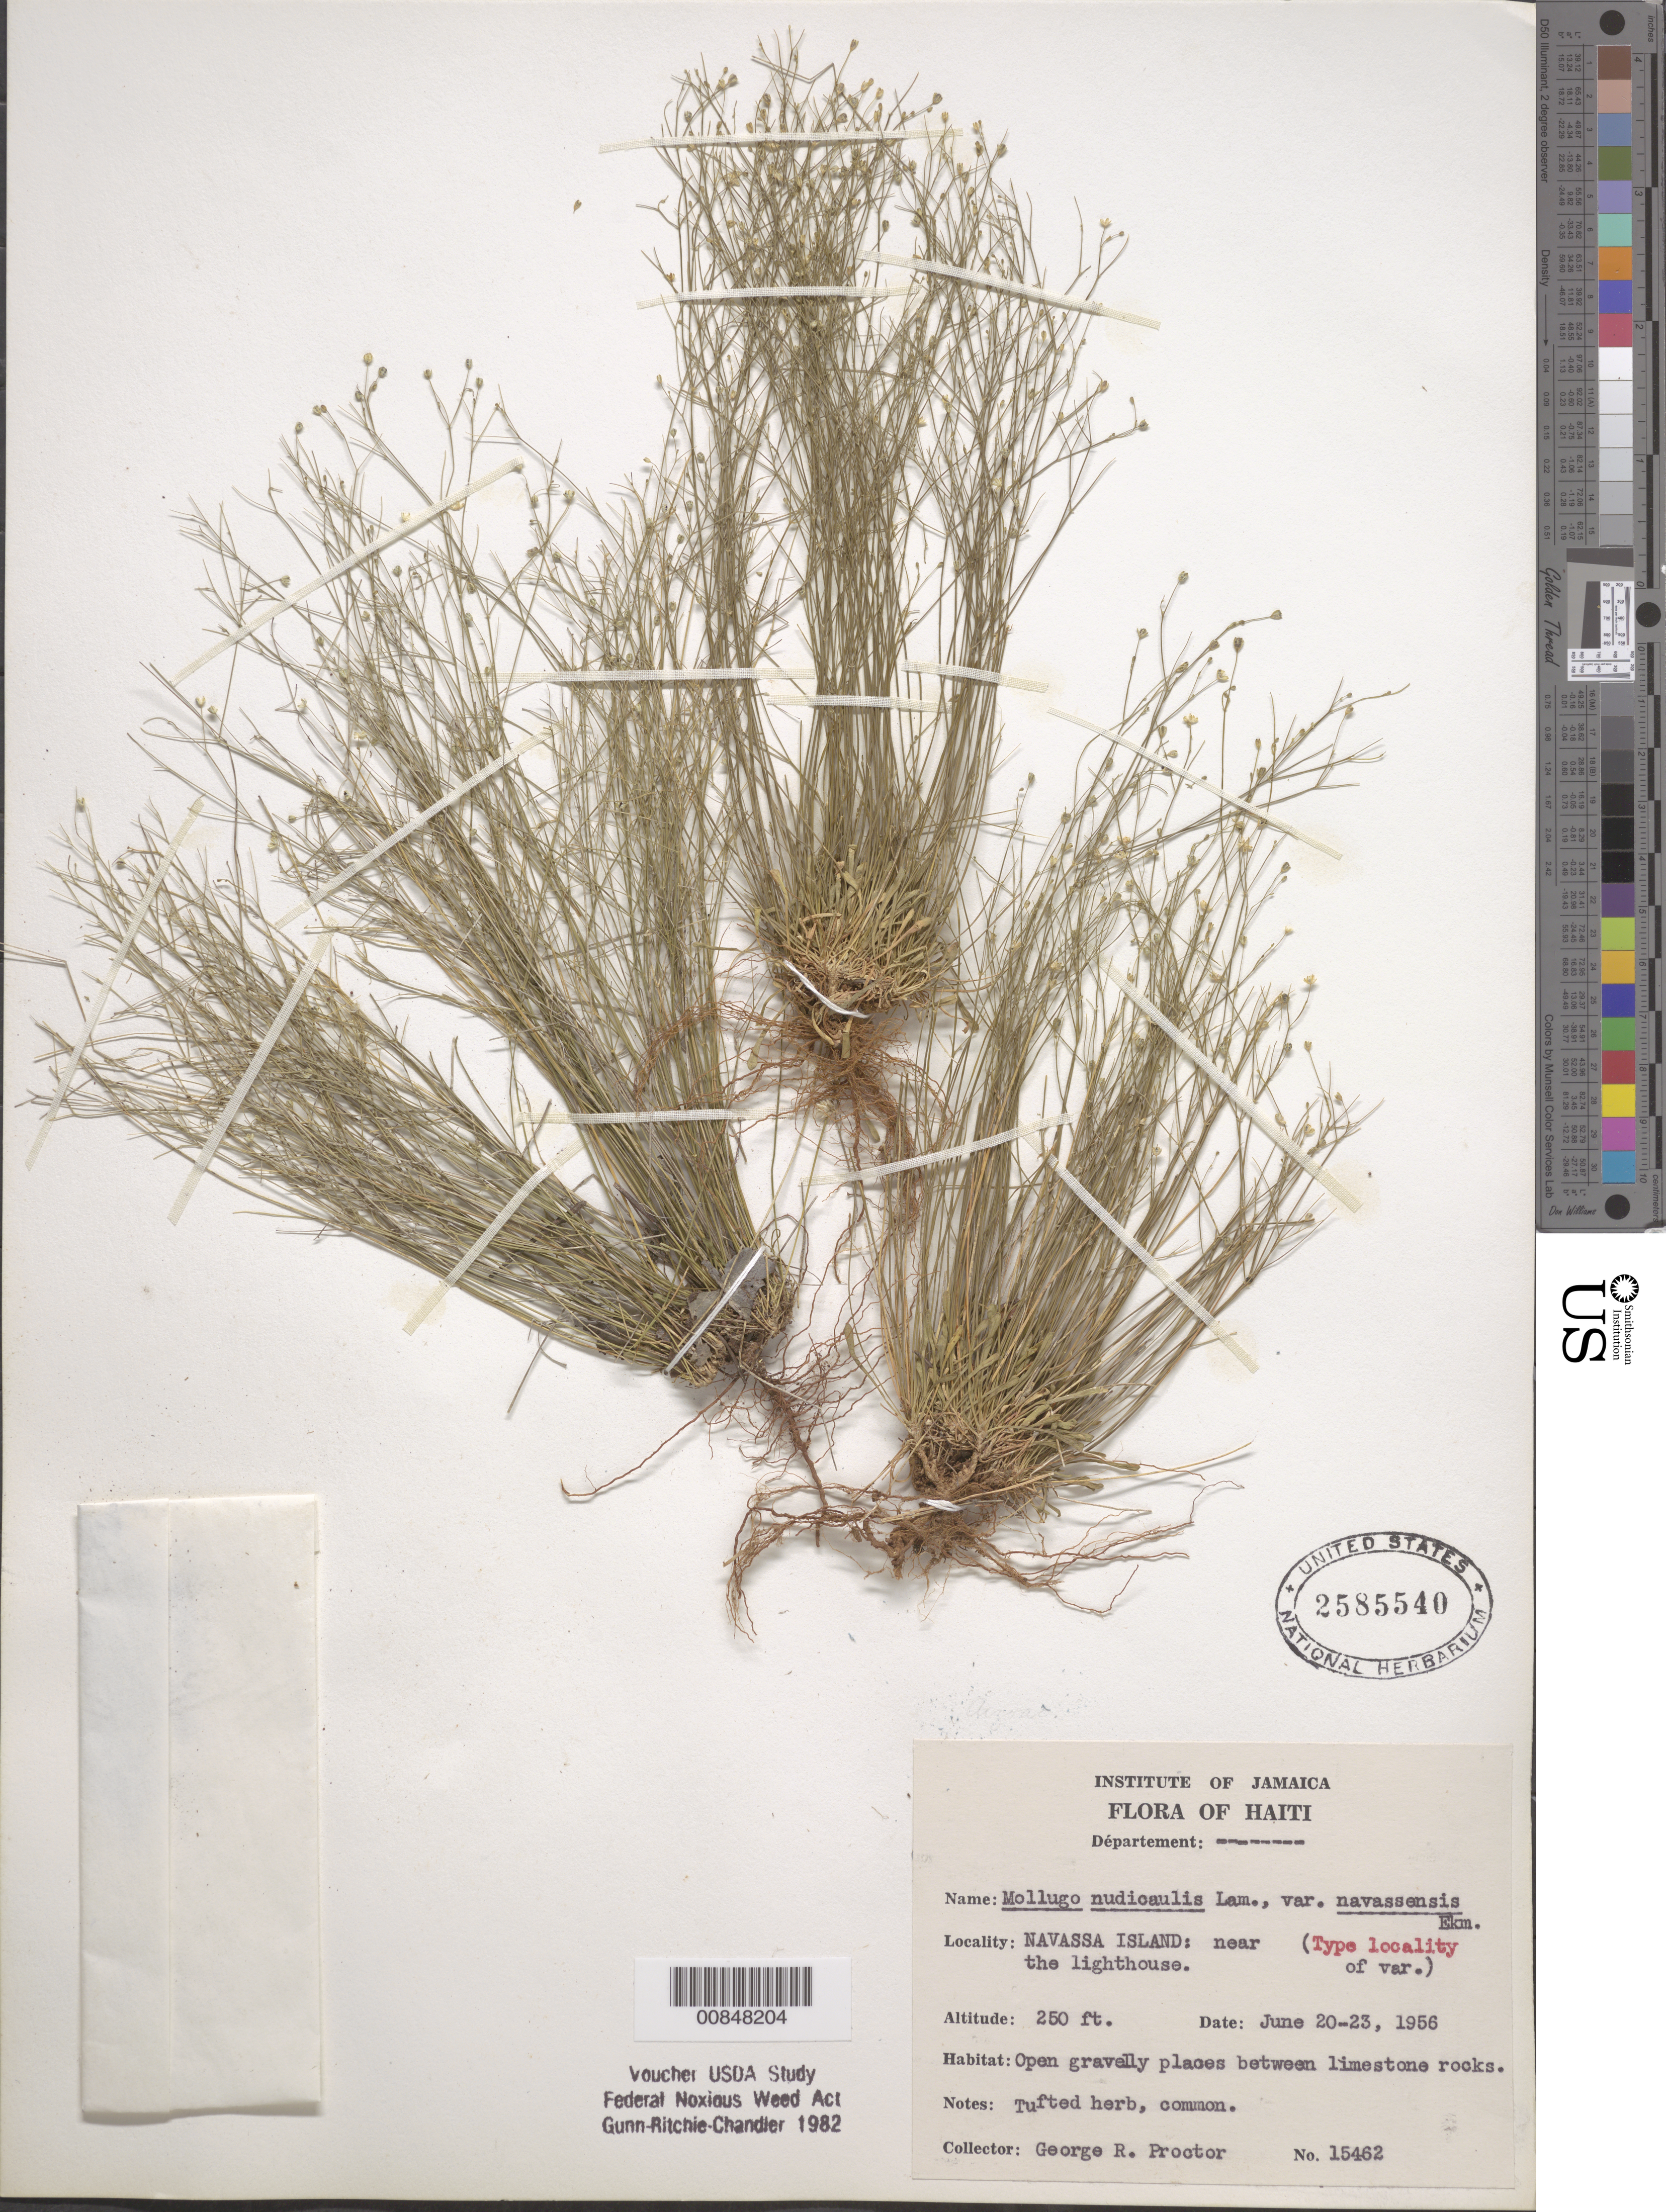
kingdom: Plantae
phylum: Tracheophyta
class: Magnoliopsida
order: Caryophyllales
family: Molluginaceae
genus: Paramollugo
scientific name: Paramollugo spathulata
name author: (Sw.) Sukhor.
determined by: Strong, Mark T., (BOT), Smithsonian Institution - National Museum of Natural History (UNITED STATES)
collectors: G. R. Proctor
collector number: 15462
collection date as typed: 20 Jun 1956 to 23 Jun 1956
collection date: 1956-06-20/1956-06-23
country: Navassa Island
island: Hispaniola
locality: Navassa Island. Near the lighthouse.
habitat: Open gravelly places between limestone rocks.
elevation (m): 76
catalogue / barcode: US 2585540